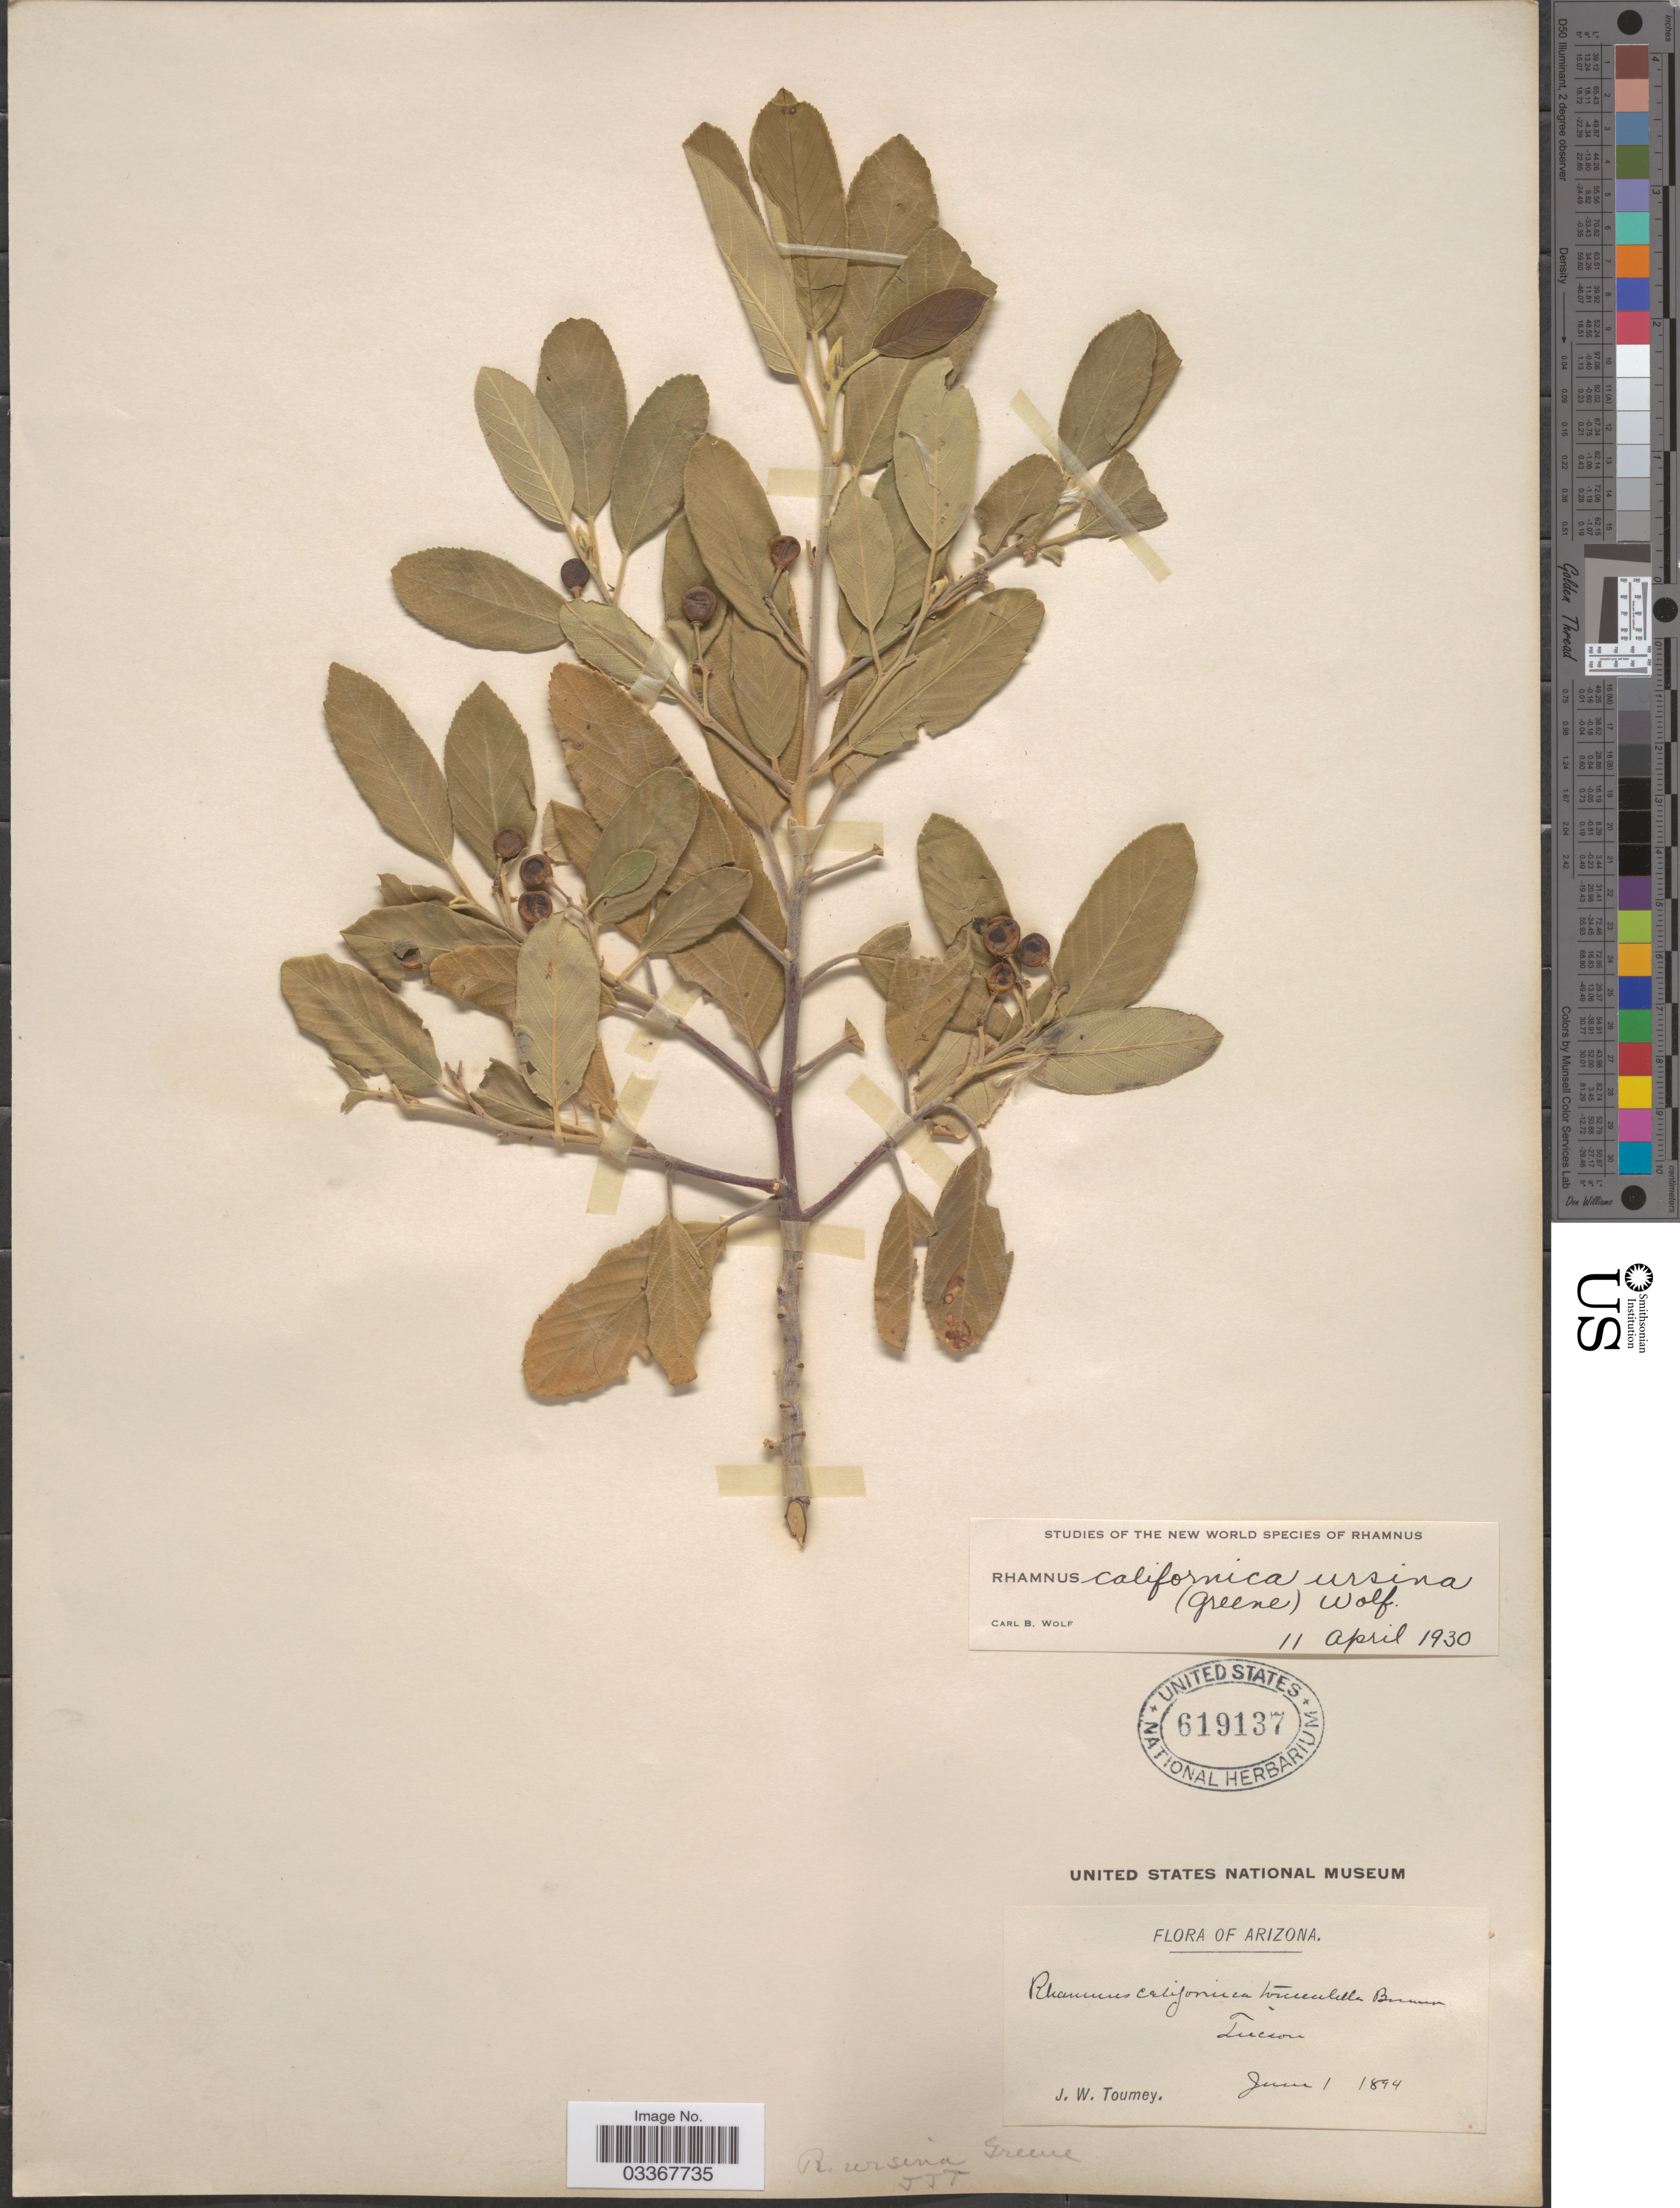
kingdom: Plantae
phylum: Tracheophyta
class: Magnoliopsida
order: Rosales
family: Rhamnaceae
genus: Frangula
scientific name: Frangula californica subsp. ursina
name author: (Greene) Kartesz & Gandhi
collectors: J. W. Toumey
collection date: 1894-06-01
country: United States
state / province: Arizona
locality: Tucson.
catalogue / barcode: US 619137